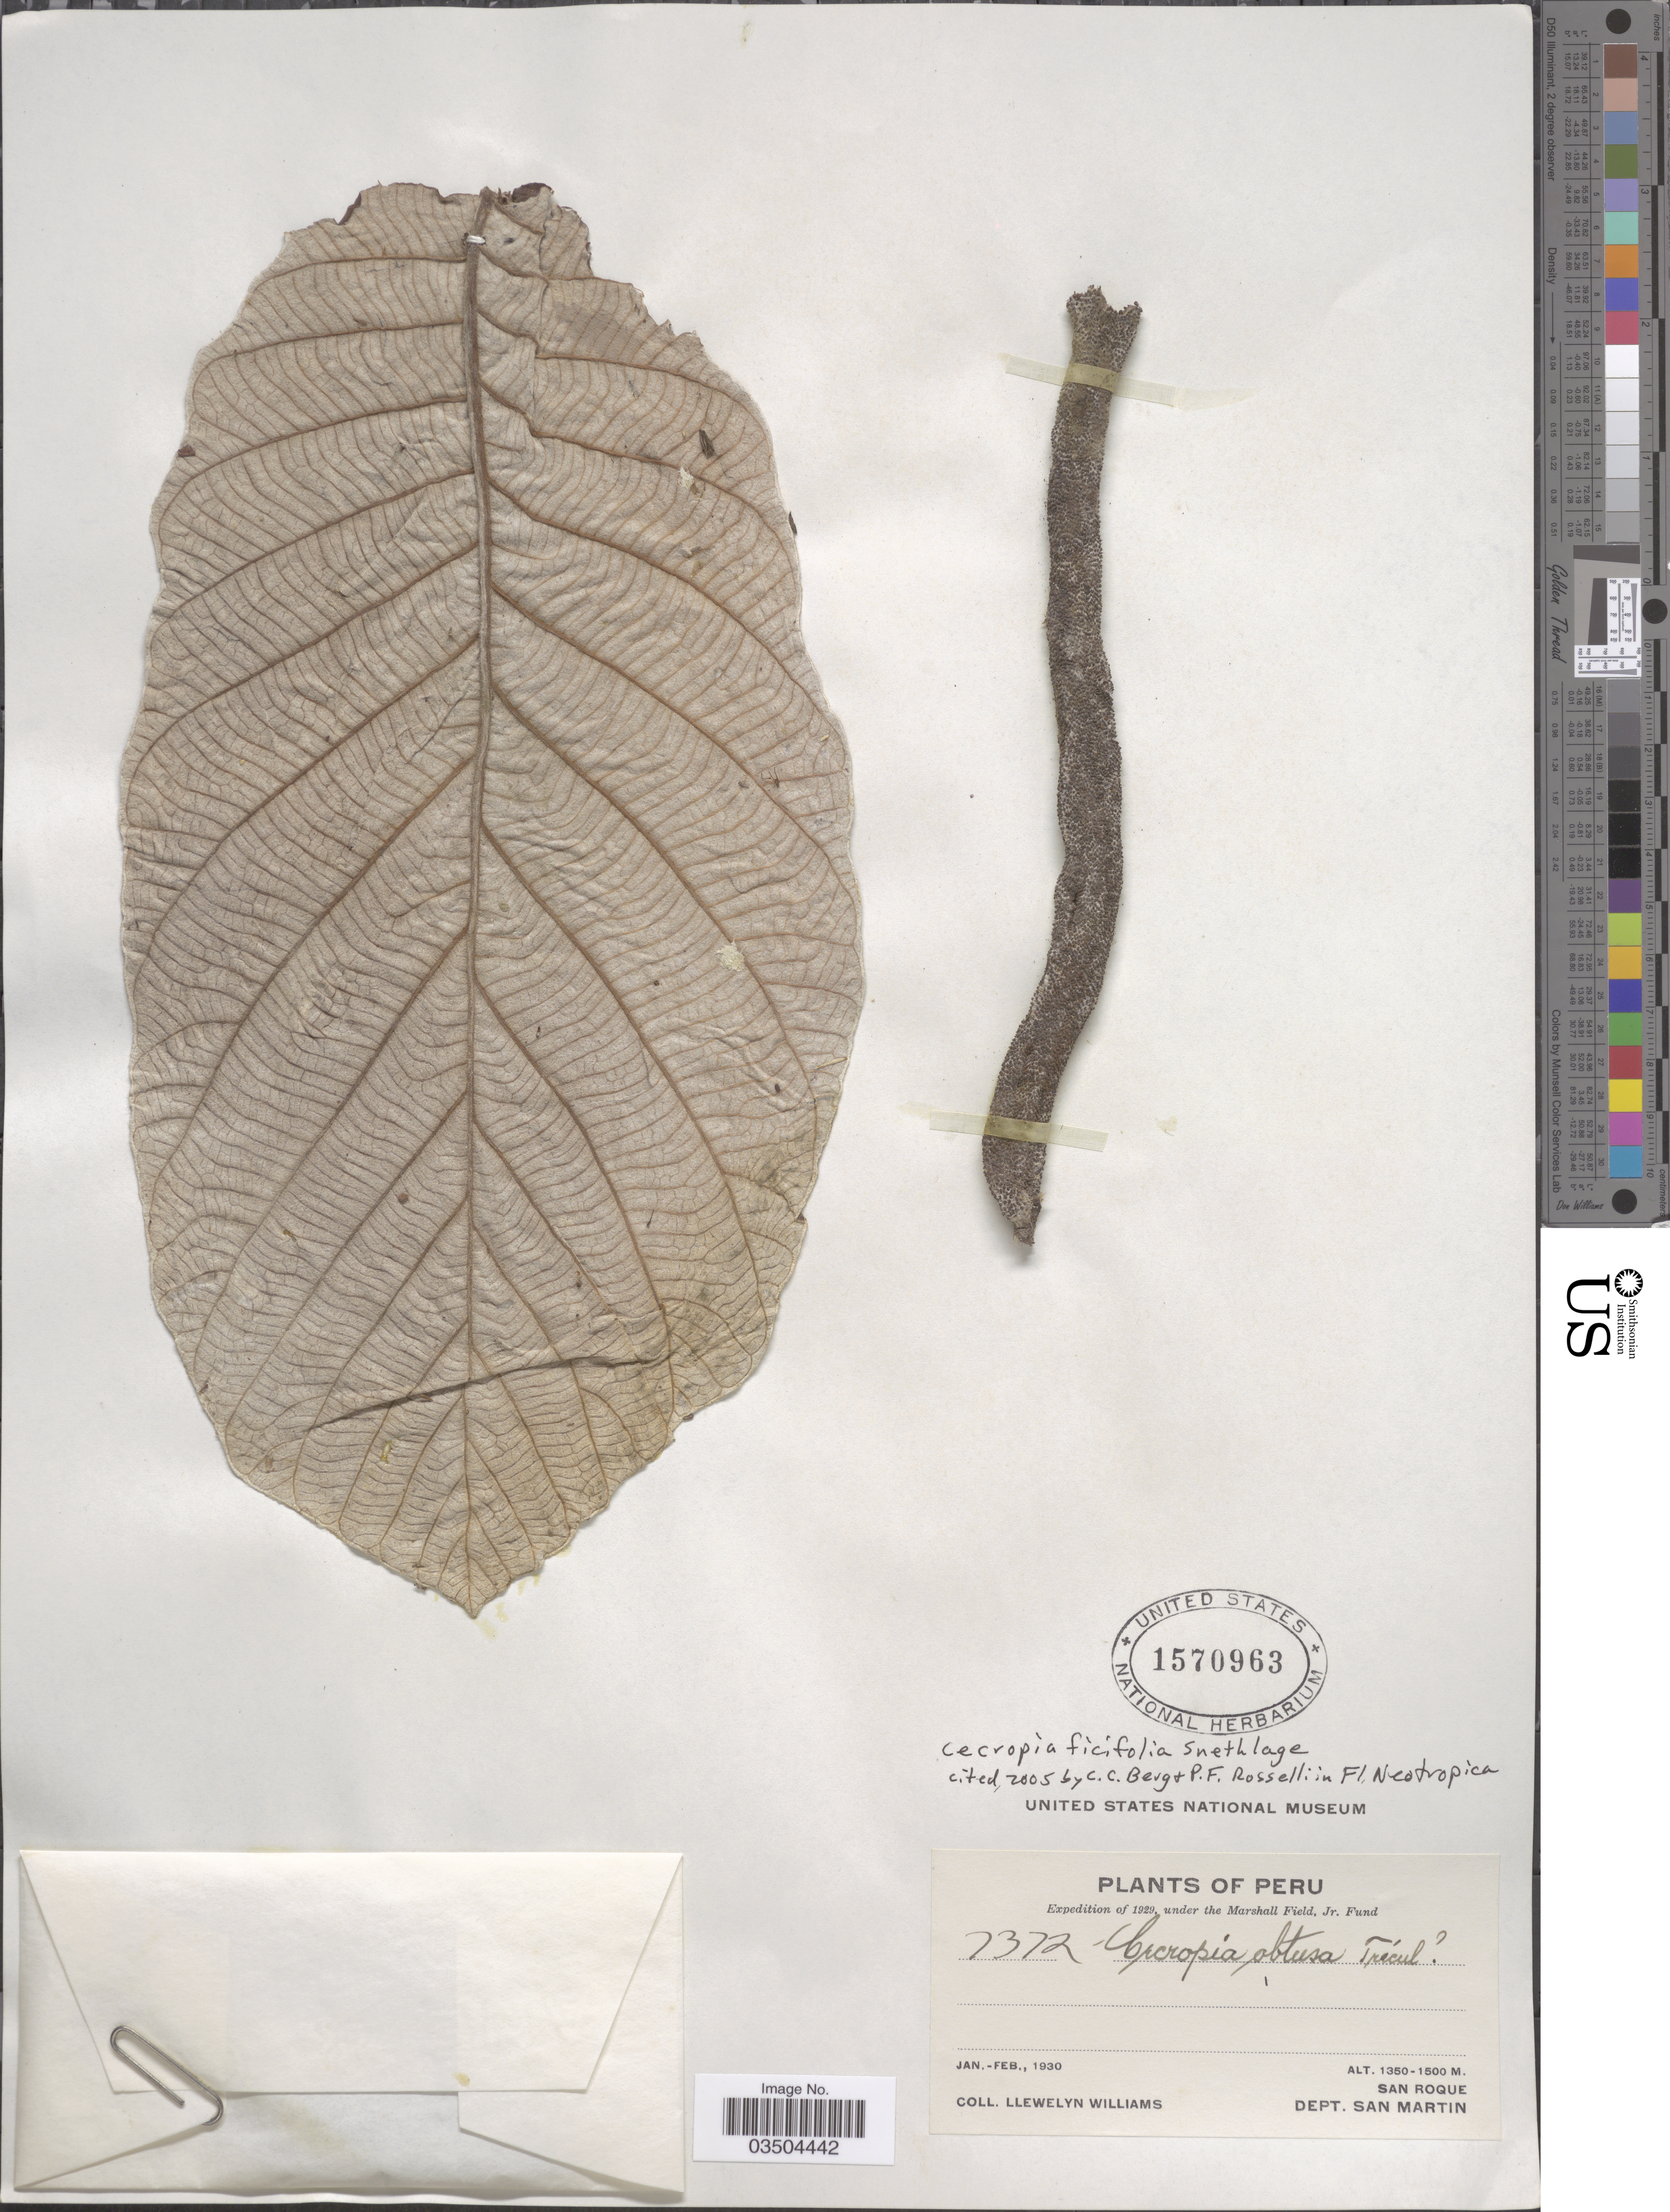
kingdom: Plantae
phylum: Tracheophyta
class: Magnoliopsida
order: Rosales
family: Urticaceae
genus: Cecropia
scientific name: Cecropia ficifolia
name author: Snethlage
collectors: Ll. Williams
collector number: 7372*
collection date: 1930-01/1930-02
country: Peru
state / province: San Martín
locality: San Roque, Dept. San Martin.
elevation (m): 1350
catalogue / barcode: US 1570963